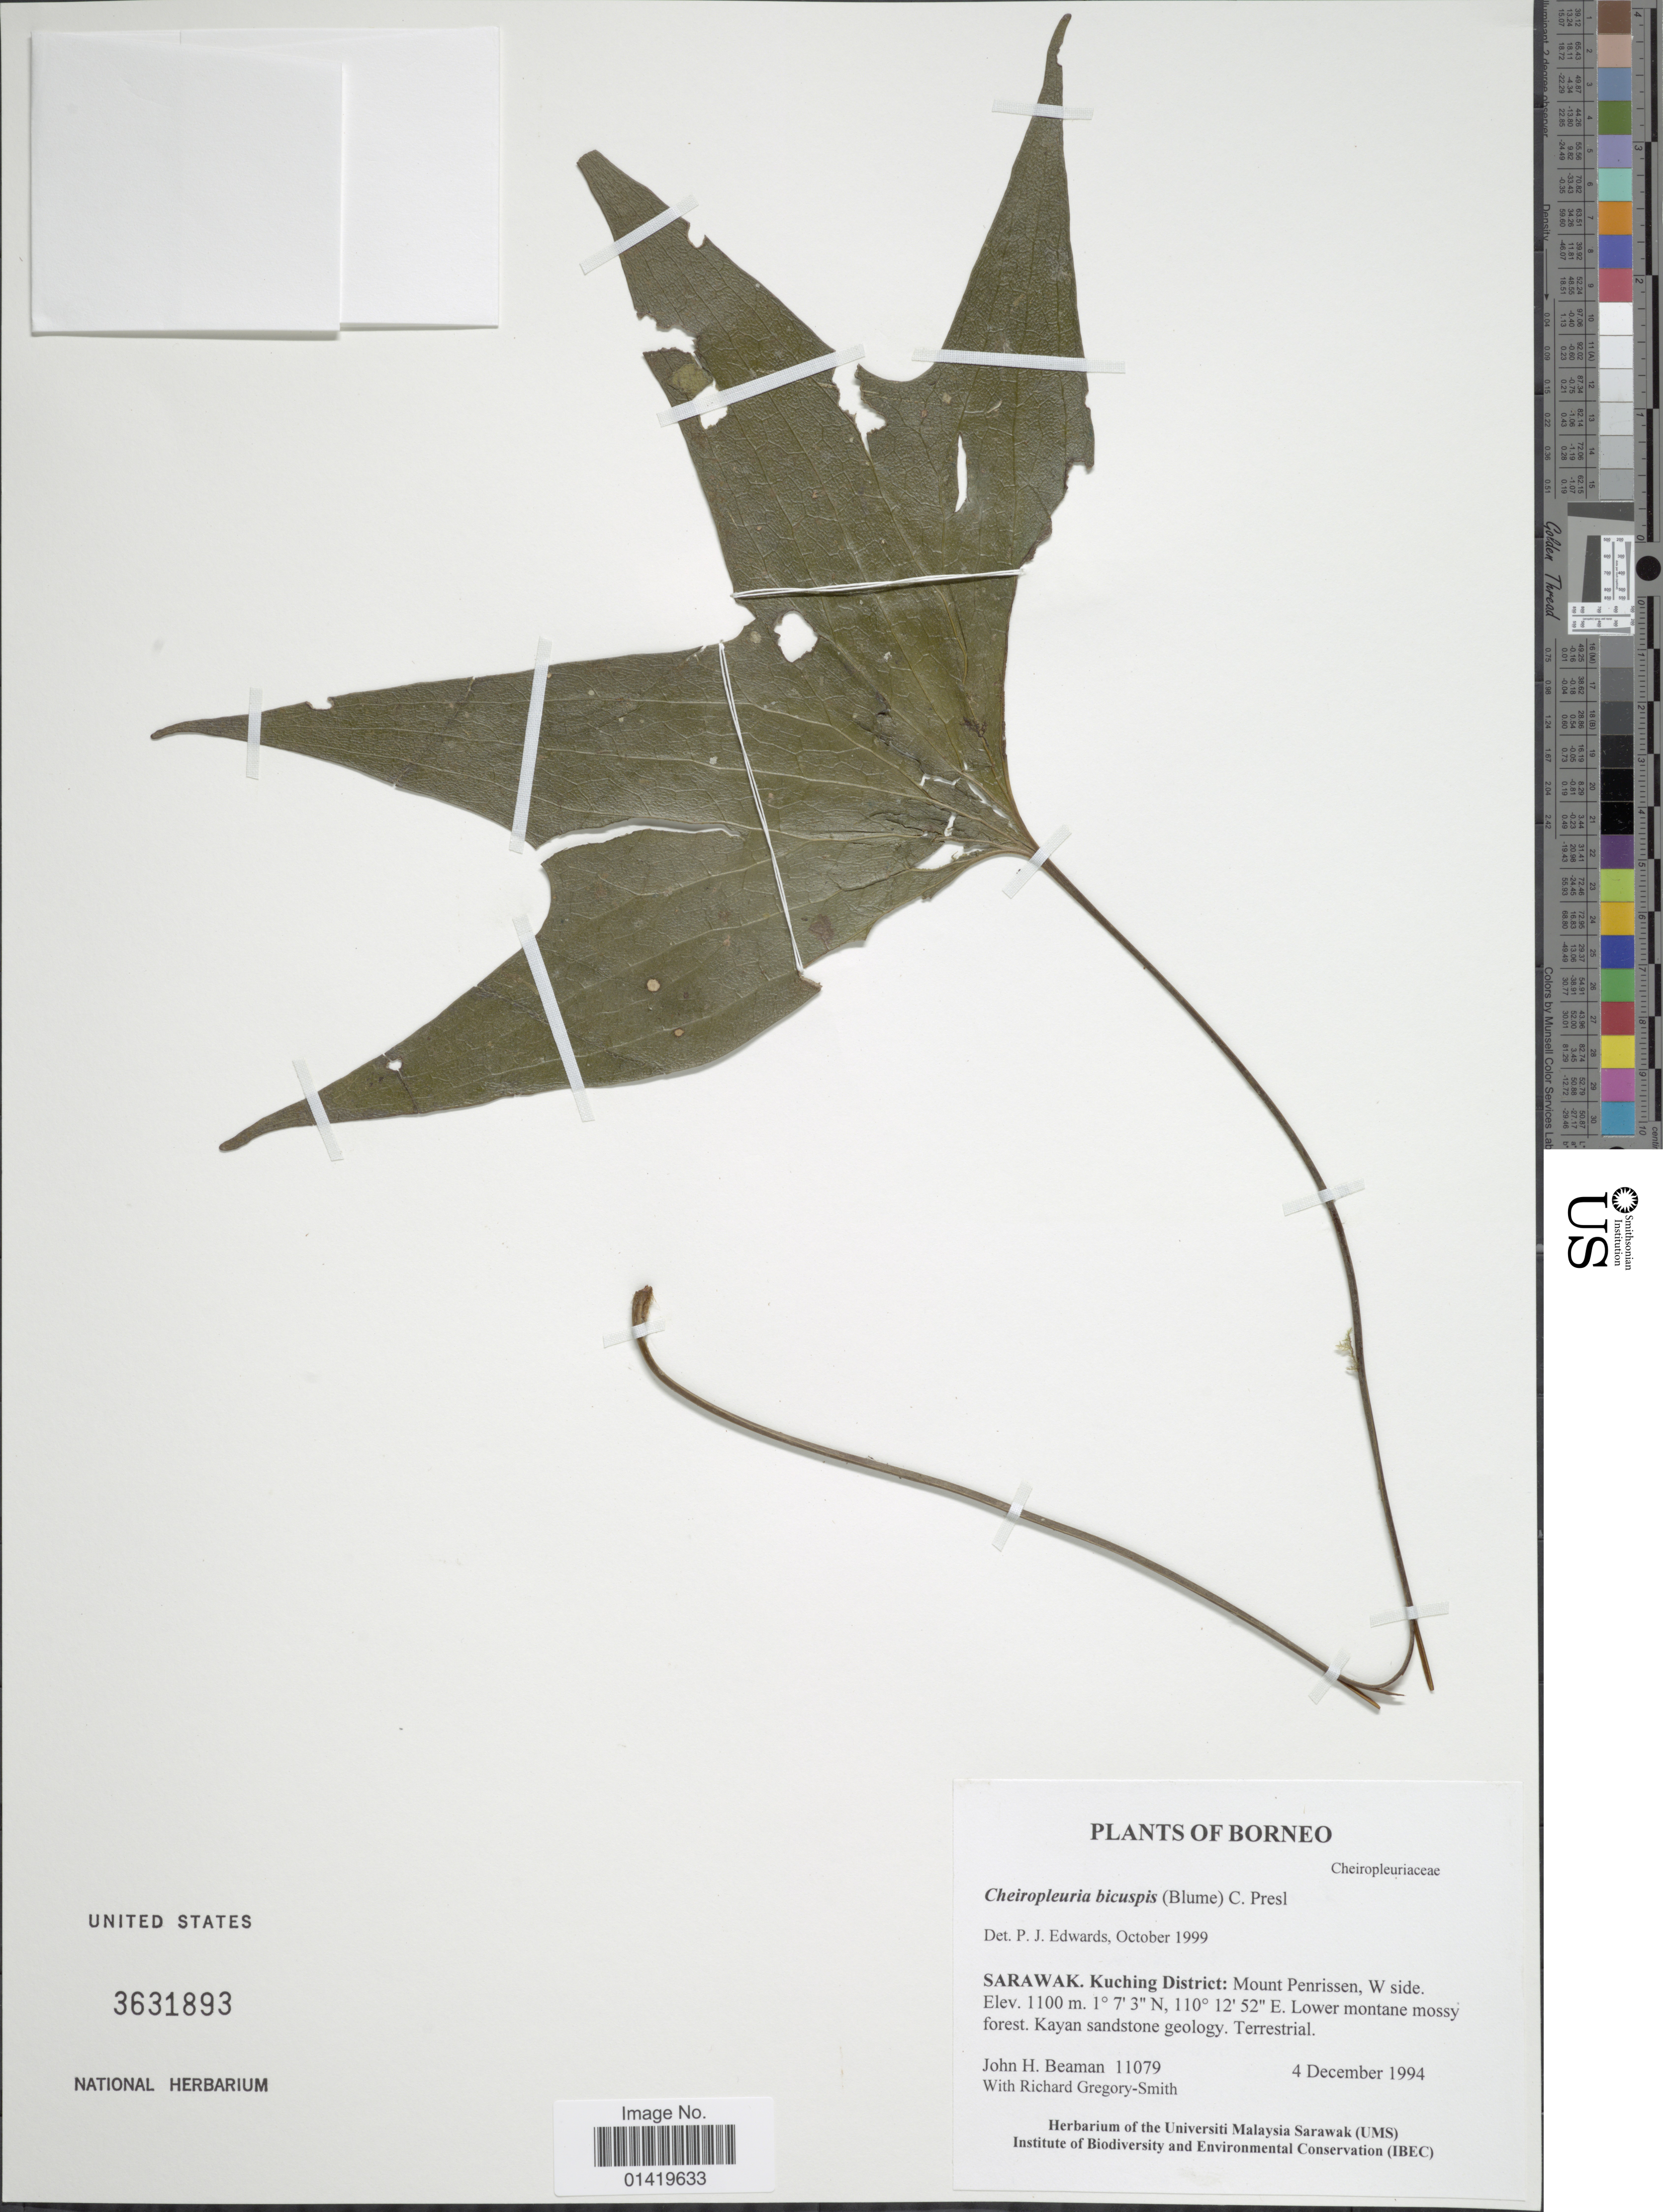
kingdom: Plantae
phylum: Tracheophyta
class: Polypodiopsida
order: Gleicheniales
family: Dipteridaceae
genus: Cheiropleuria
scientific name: Cheiropleuria bicuspis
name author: (Blume) C. Presl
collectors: J. H. Beaman & R. Gregory-Smith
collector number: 11079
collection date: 1994-12-04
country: Malaysia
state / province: Sarawak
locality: Borneo. Sarawak. Kuching District: Mount Penrissen, W side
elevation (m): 1100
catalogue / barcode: US 3631893